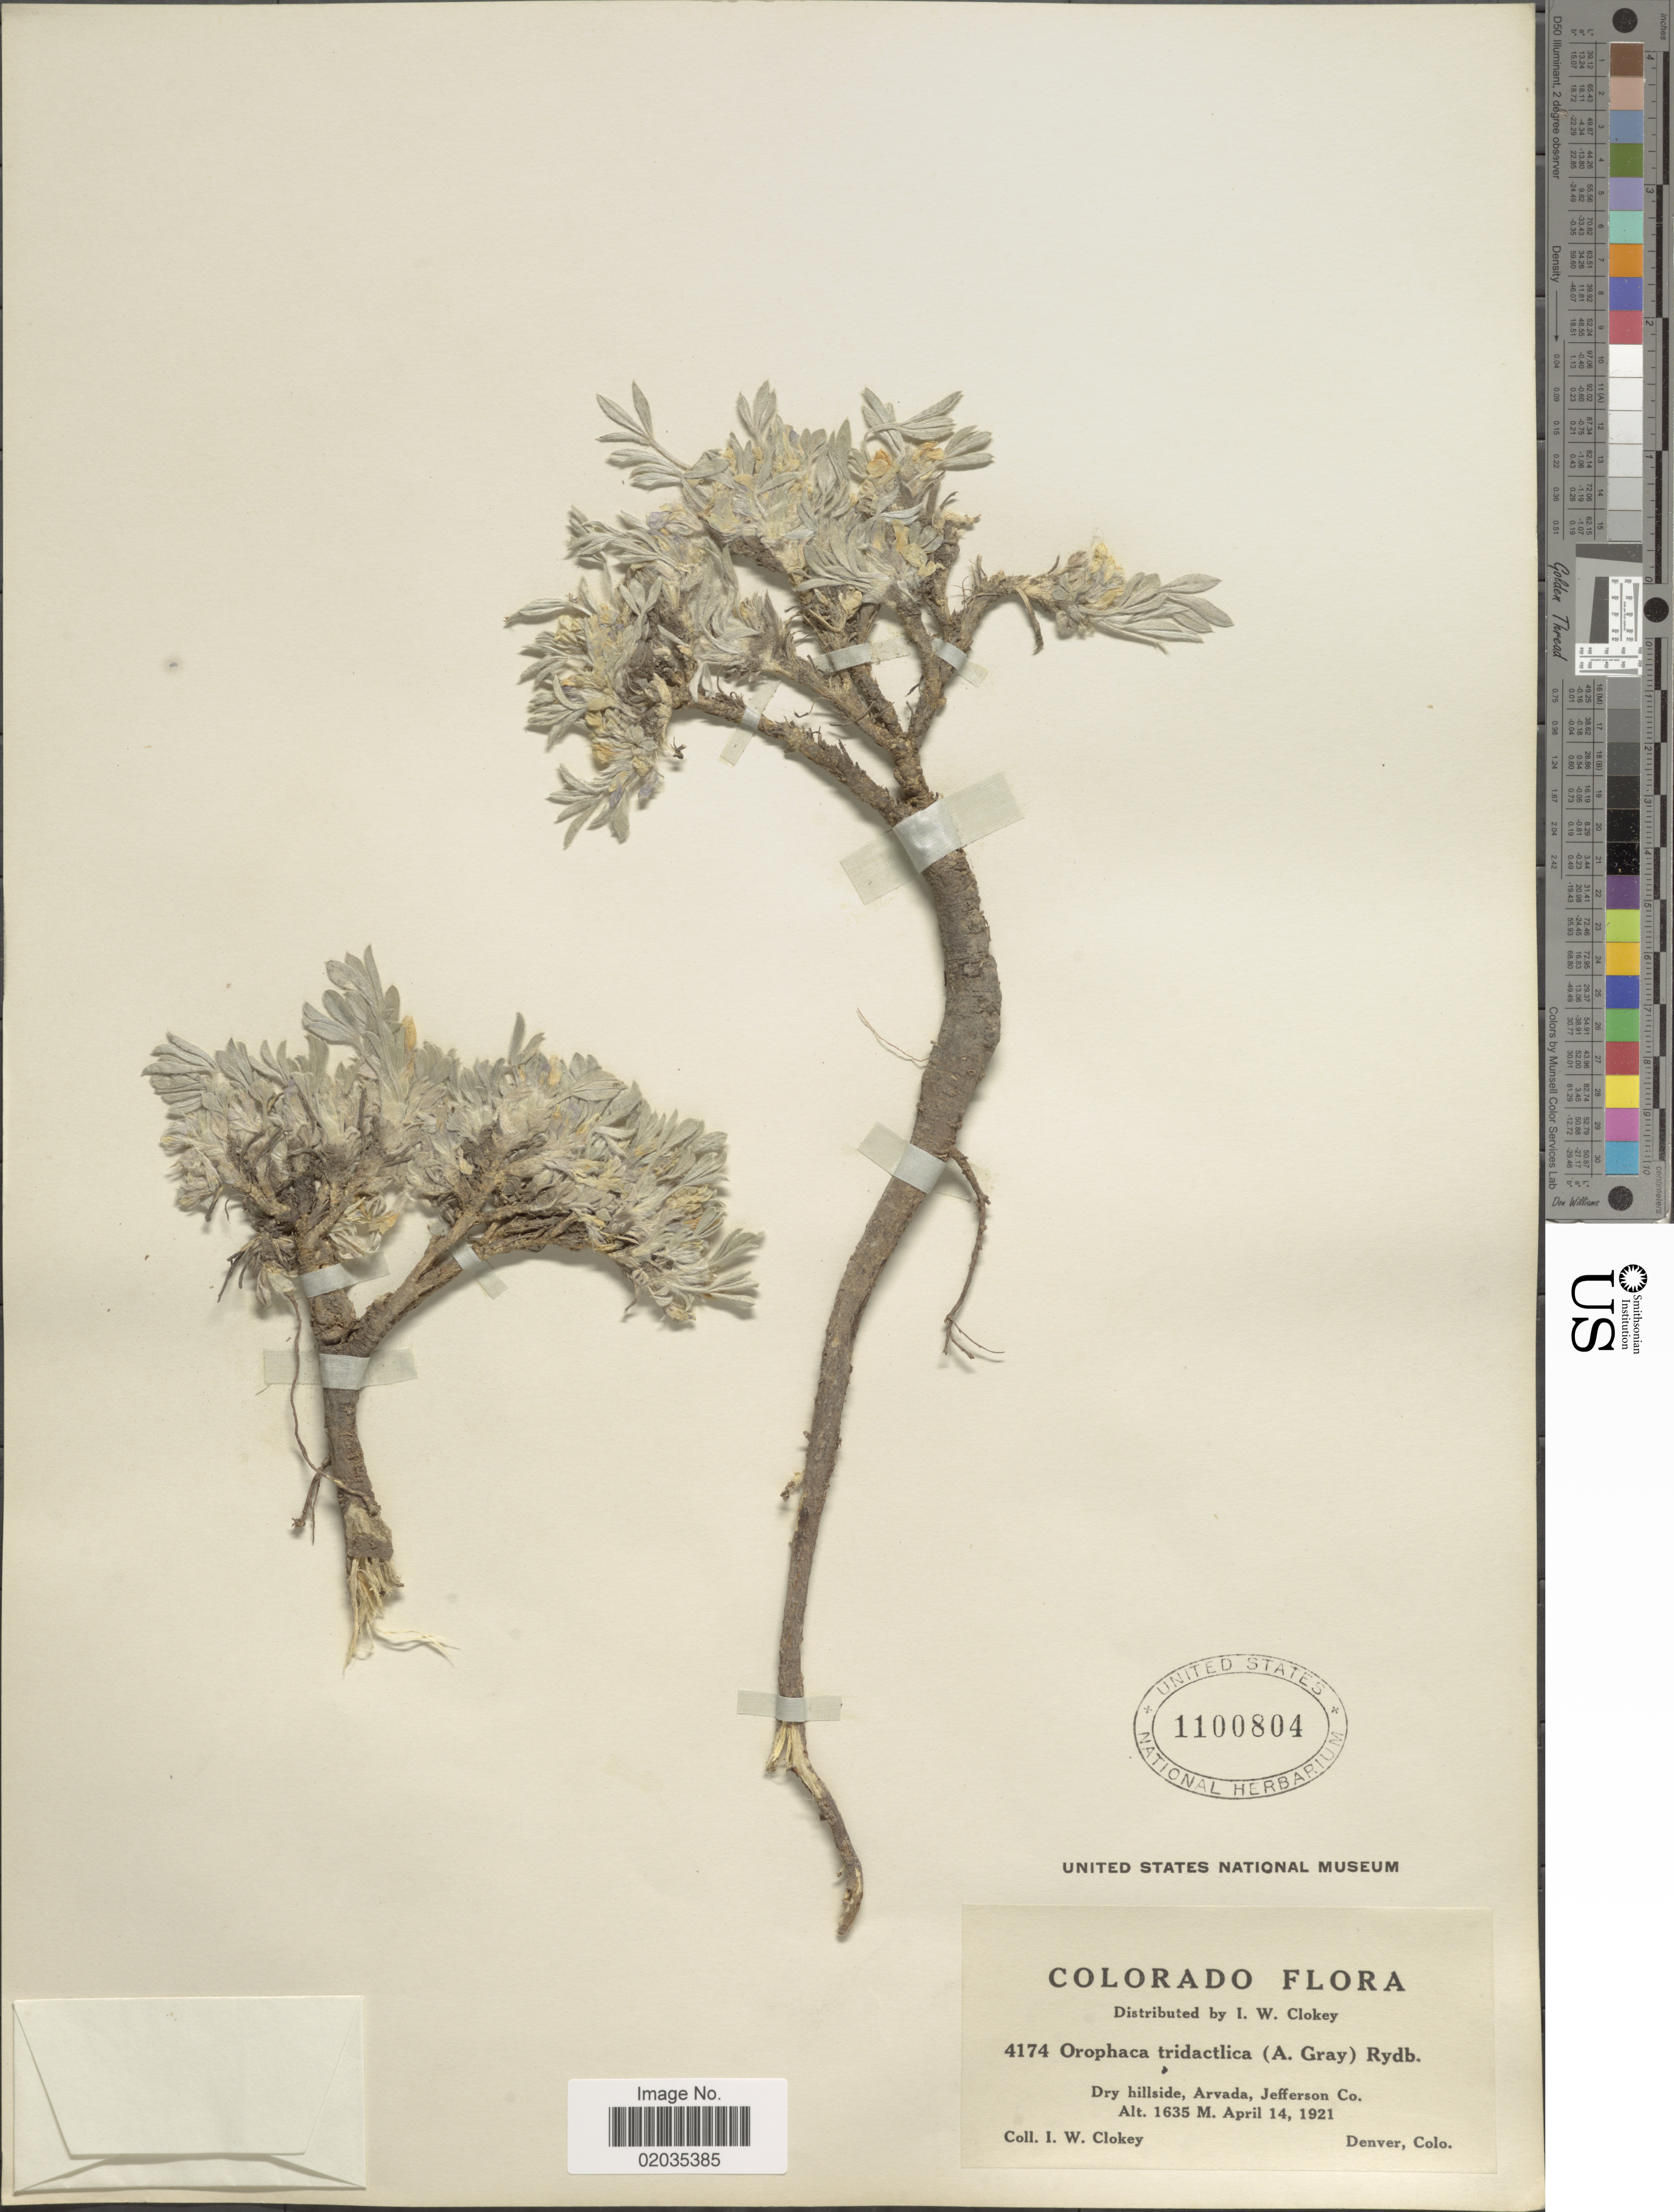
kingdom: Plantae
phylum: Tracheophyta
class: Magnoliopsida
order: Fabales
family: Fabaceae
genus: Astragalus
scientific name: Astragalus tridactylicus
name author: A. Gray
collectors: I. W. Clokey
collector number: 4174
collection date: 1921-04-14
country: United States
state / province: Colorado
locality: Arvada, Jefferson Co.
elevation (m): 1635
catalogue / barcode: US 1100804